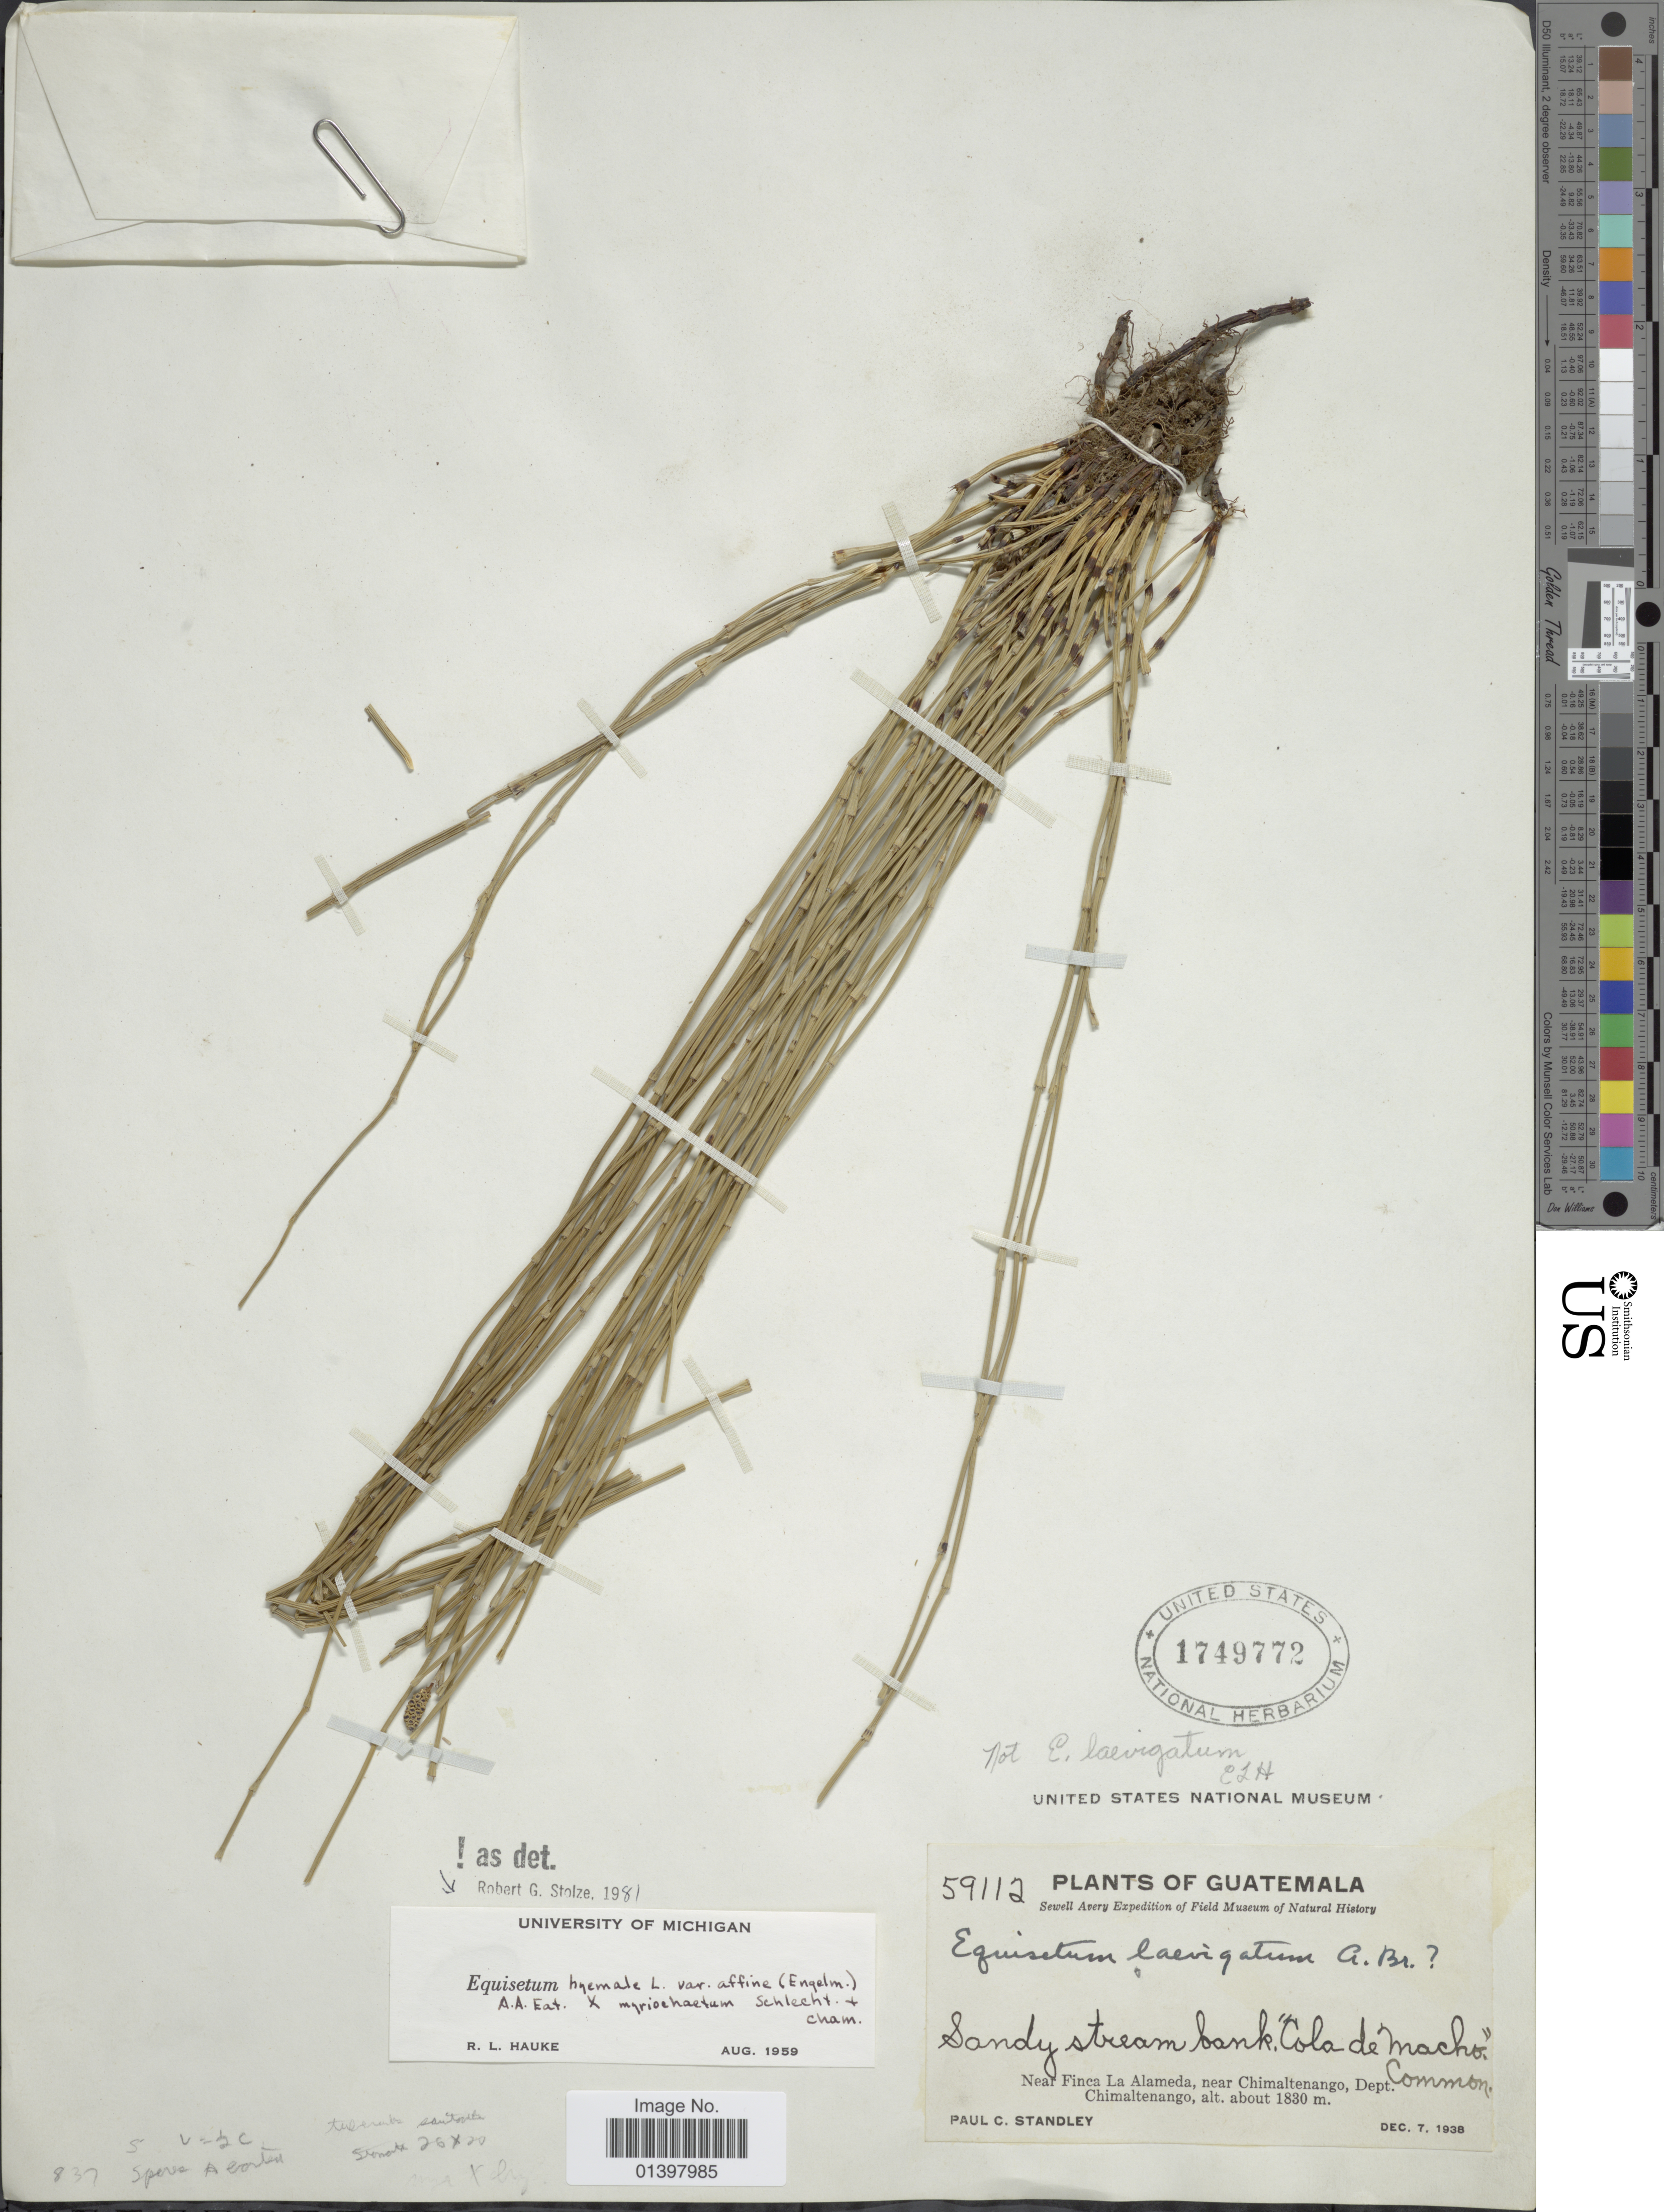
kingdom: Plantae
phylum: Tracheophyta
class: Polypodiopsida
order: Equisetales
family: Equisetaceae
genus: Equisetum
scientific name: Equisetum hyemale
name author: L.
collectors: P. C. Standley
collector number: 59112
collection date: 1938-12-07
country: Guatemala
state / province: Chimaltenango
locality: Near Finca La Alameda, near Chimaltenango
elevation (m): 1830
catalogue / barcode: US 1749772